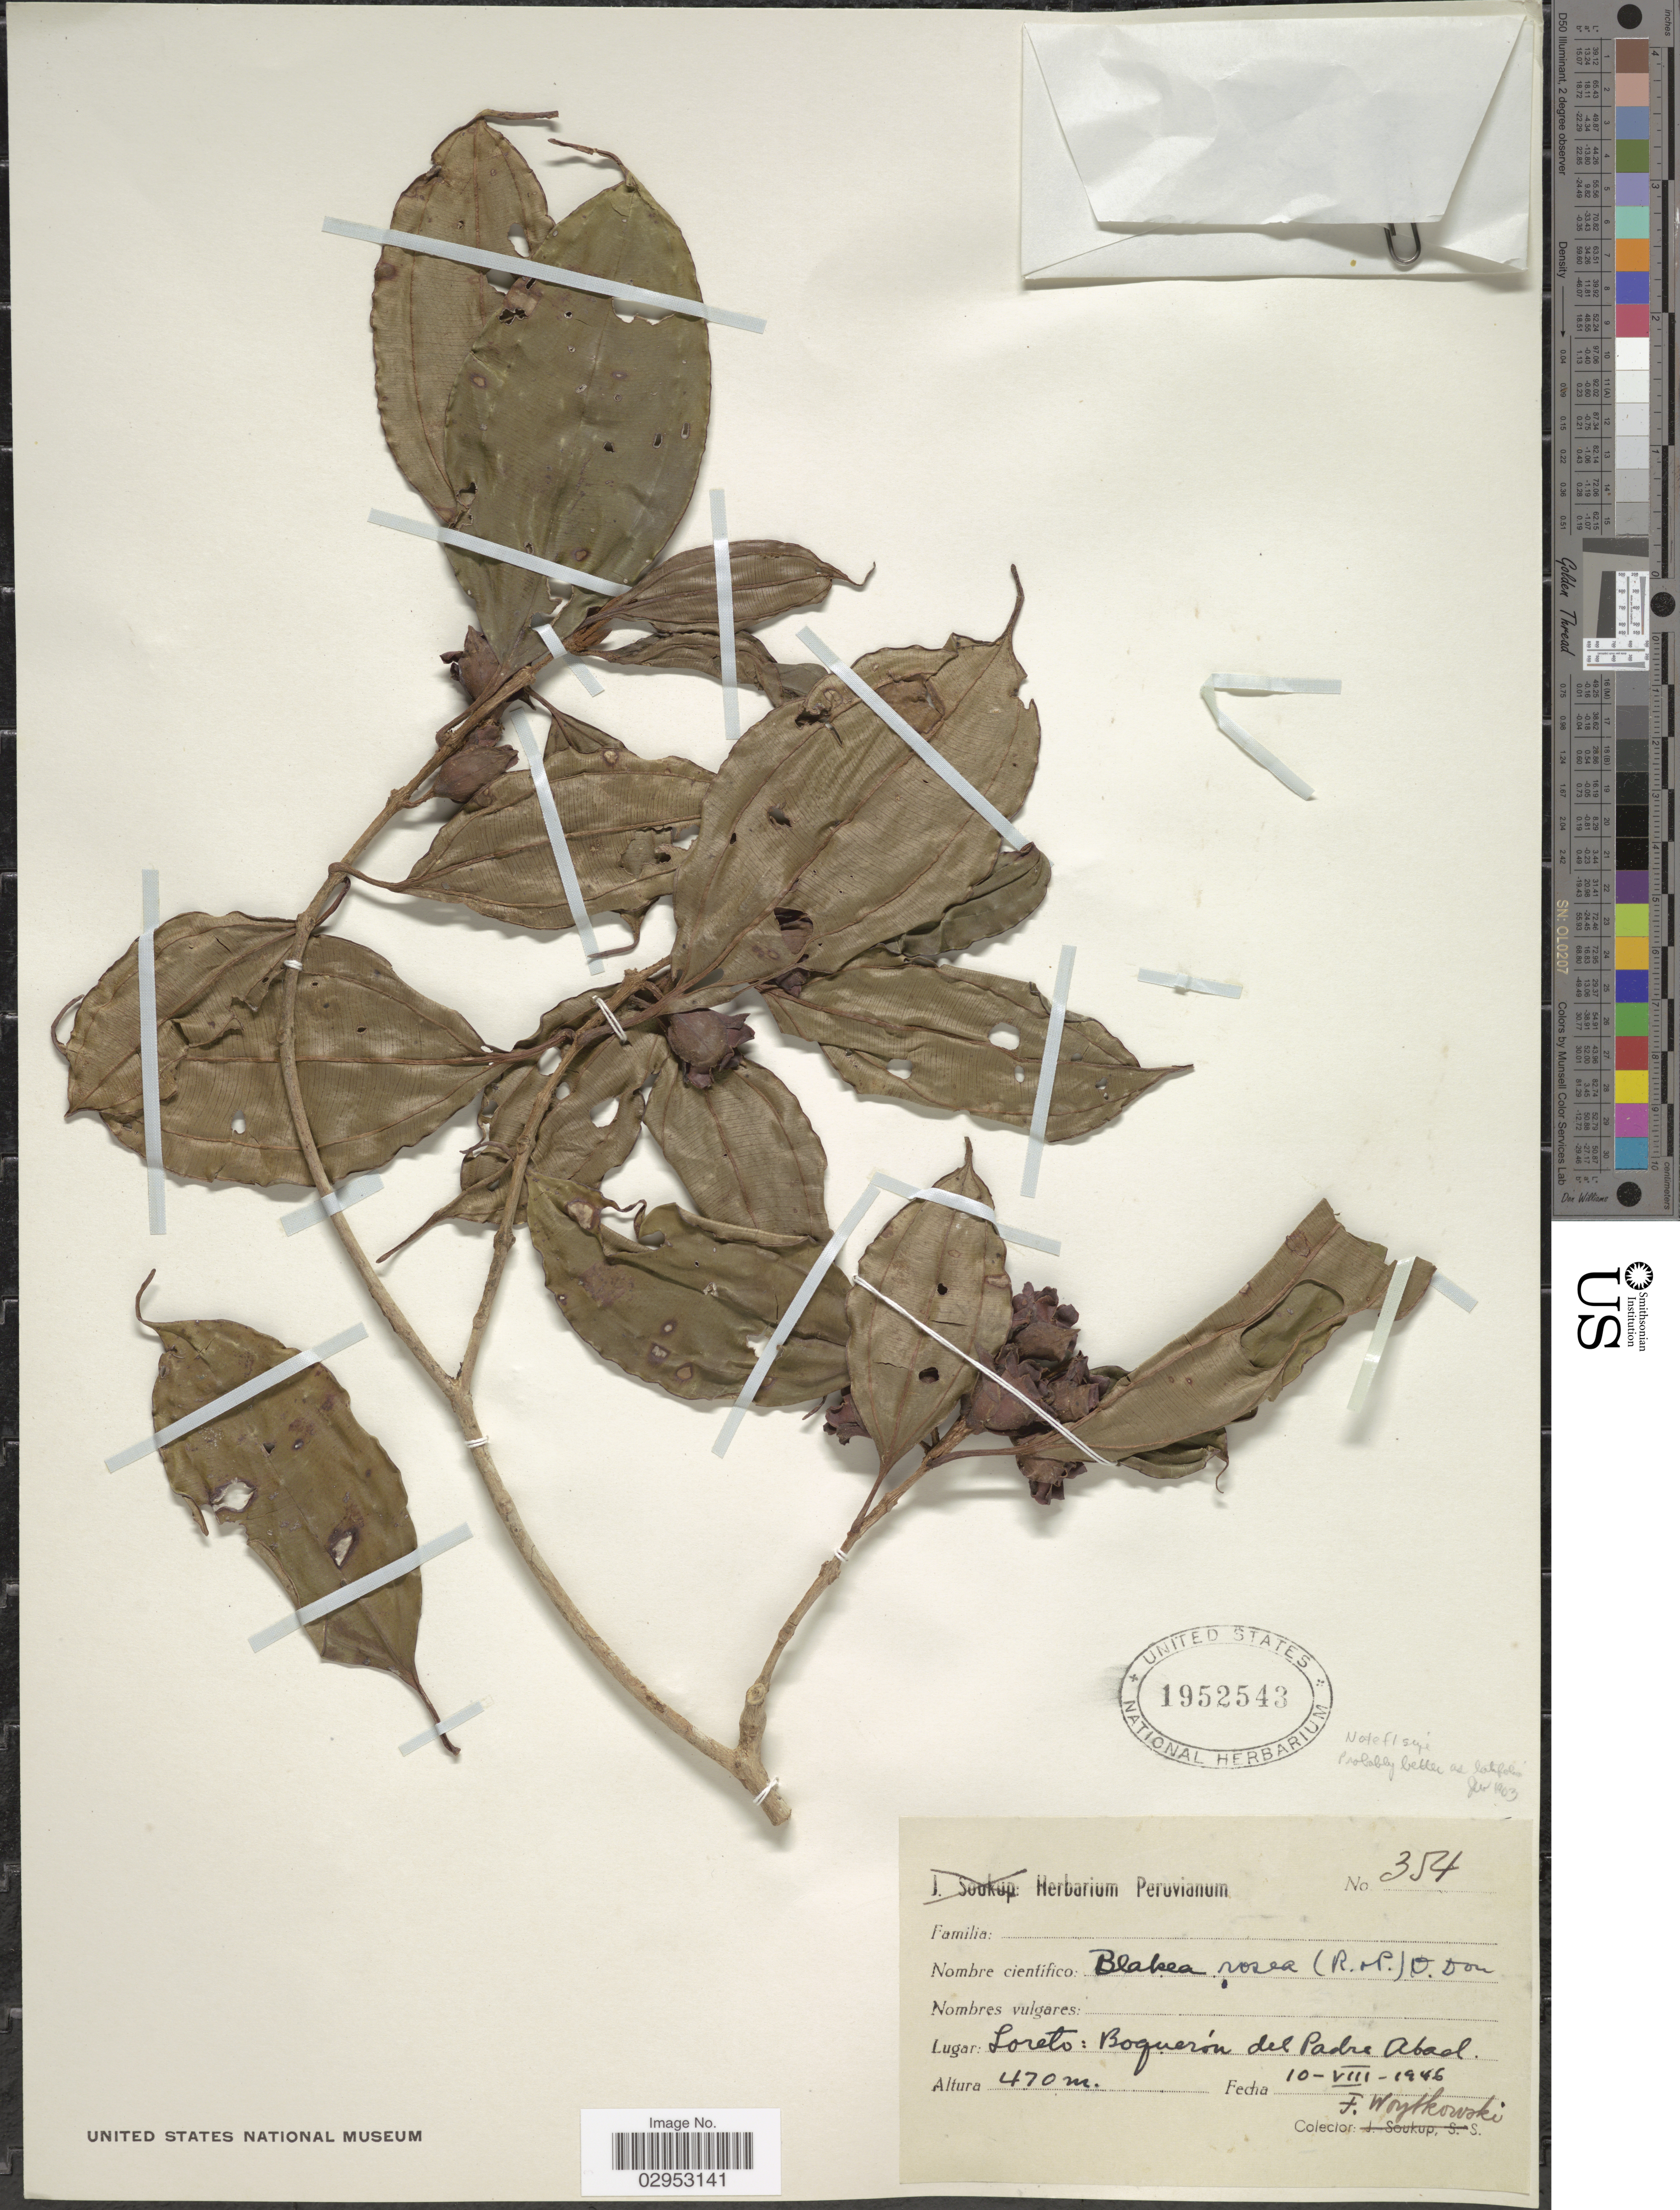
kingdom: Plantae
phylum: Tracheophyta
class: Magnoliopsida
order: Myrtales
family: Melastomataceae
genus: Blakea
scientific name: Blakea ovalis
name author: (Ruiz) D. Don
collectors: F. Woytkowski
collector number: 354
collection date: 1946-08-10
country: Peru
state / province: Loreto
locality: Boquerón del Padre Abad.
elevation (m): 470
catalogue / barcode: US 1952543